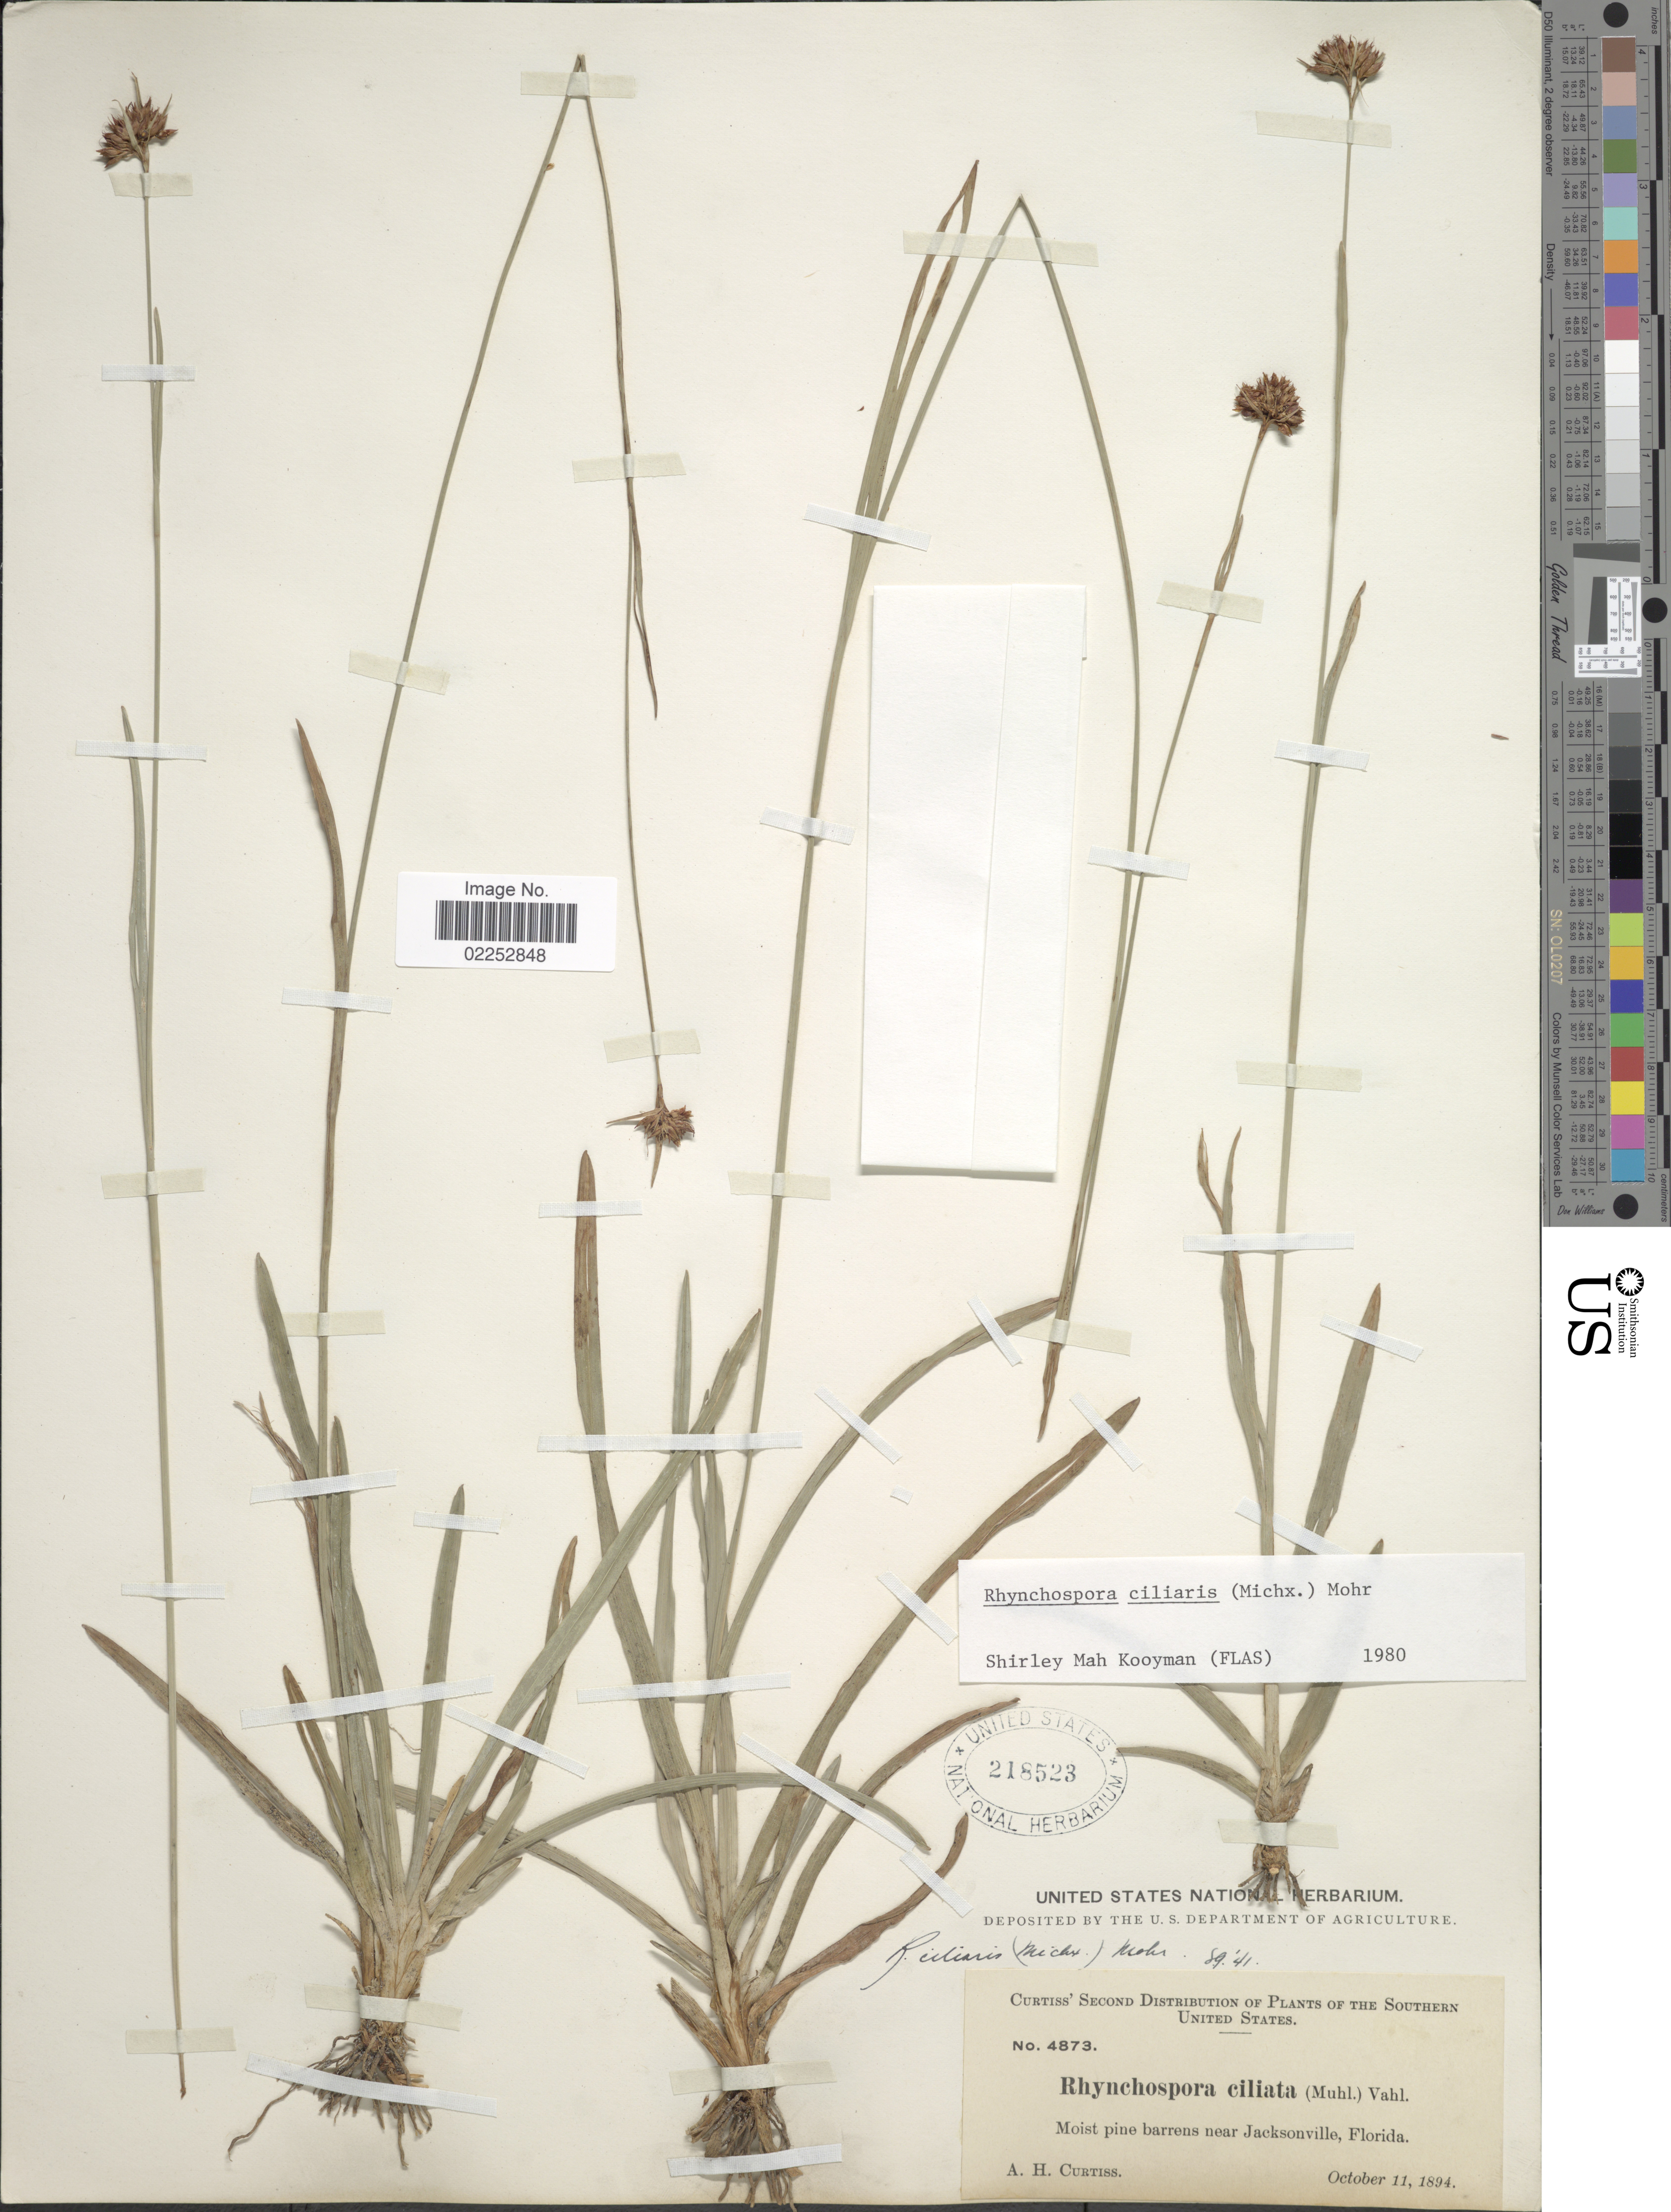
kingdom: Plantae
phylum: Tracheophyta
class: Liliopsida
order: Poales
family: Cyperaceae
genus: Rhynchospora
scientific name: Rhynchospora ciliaris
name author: (Michx.) C. Mohr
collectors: A. H. Curtiss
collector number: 4873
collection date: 1894-10-11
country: United States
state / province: Florida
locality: Near Jacksonville. Southern United States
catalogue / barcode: US 218523